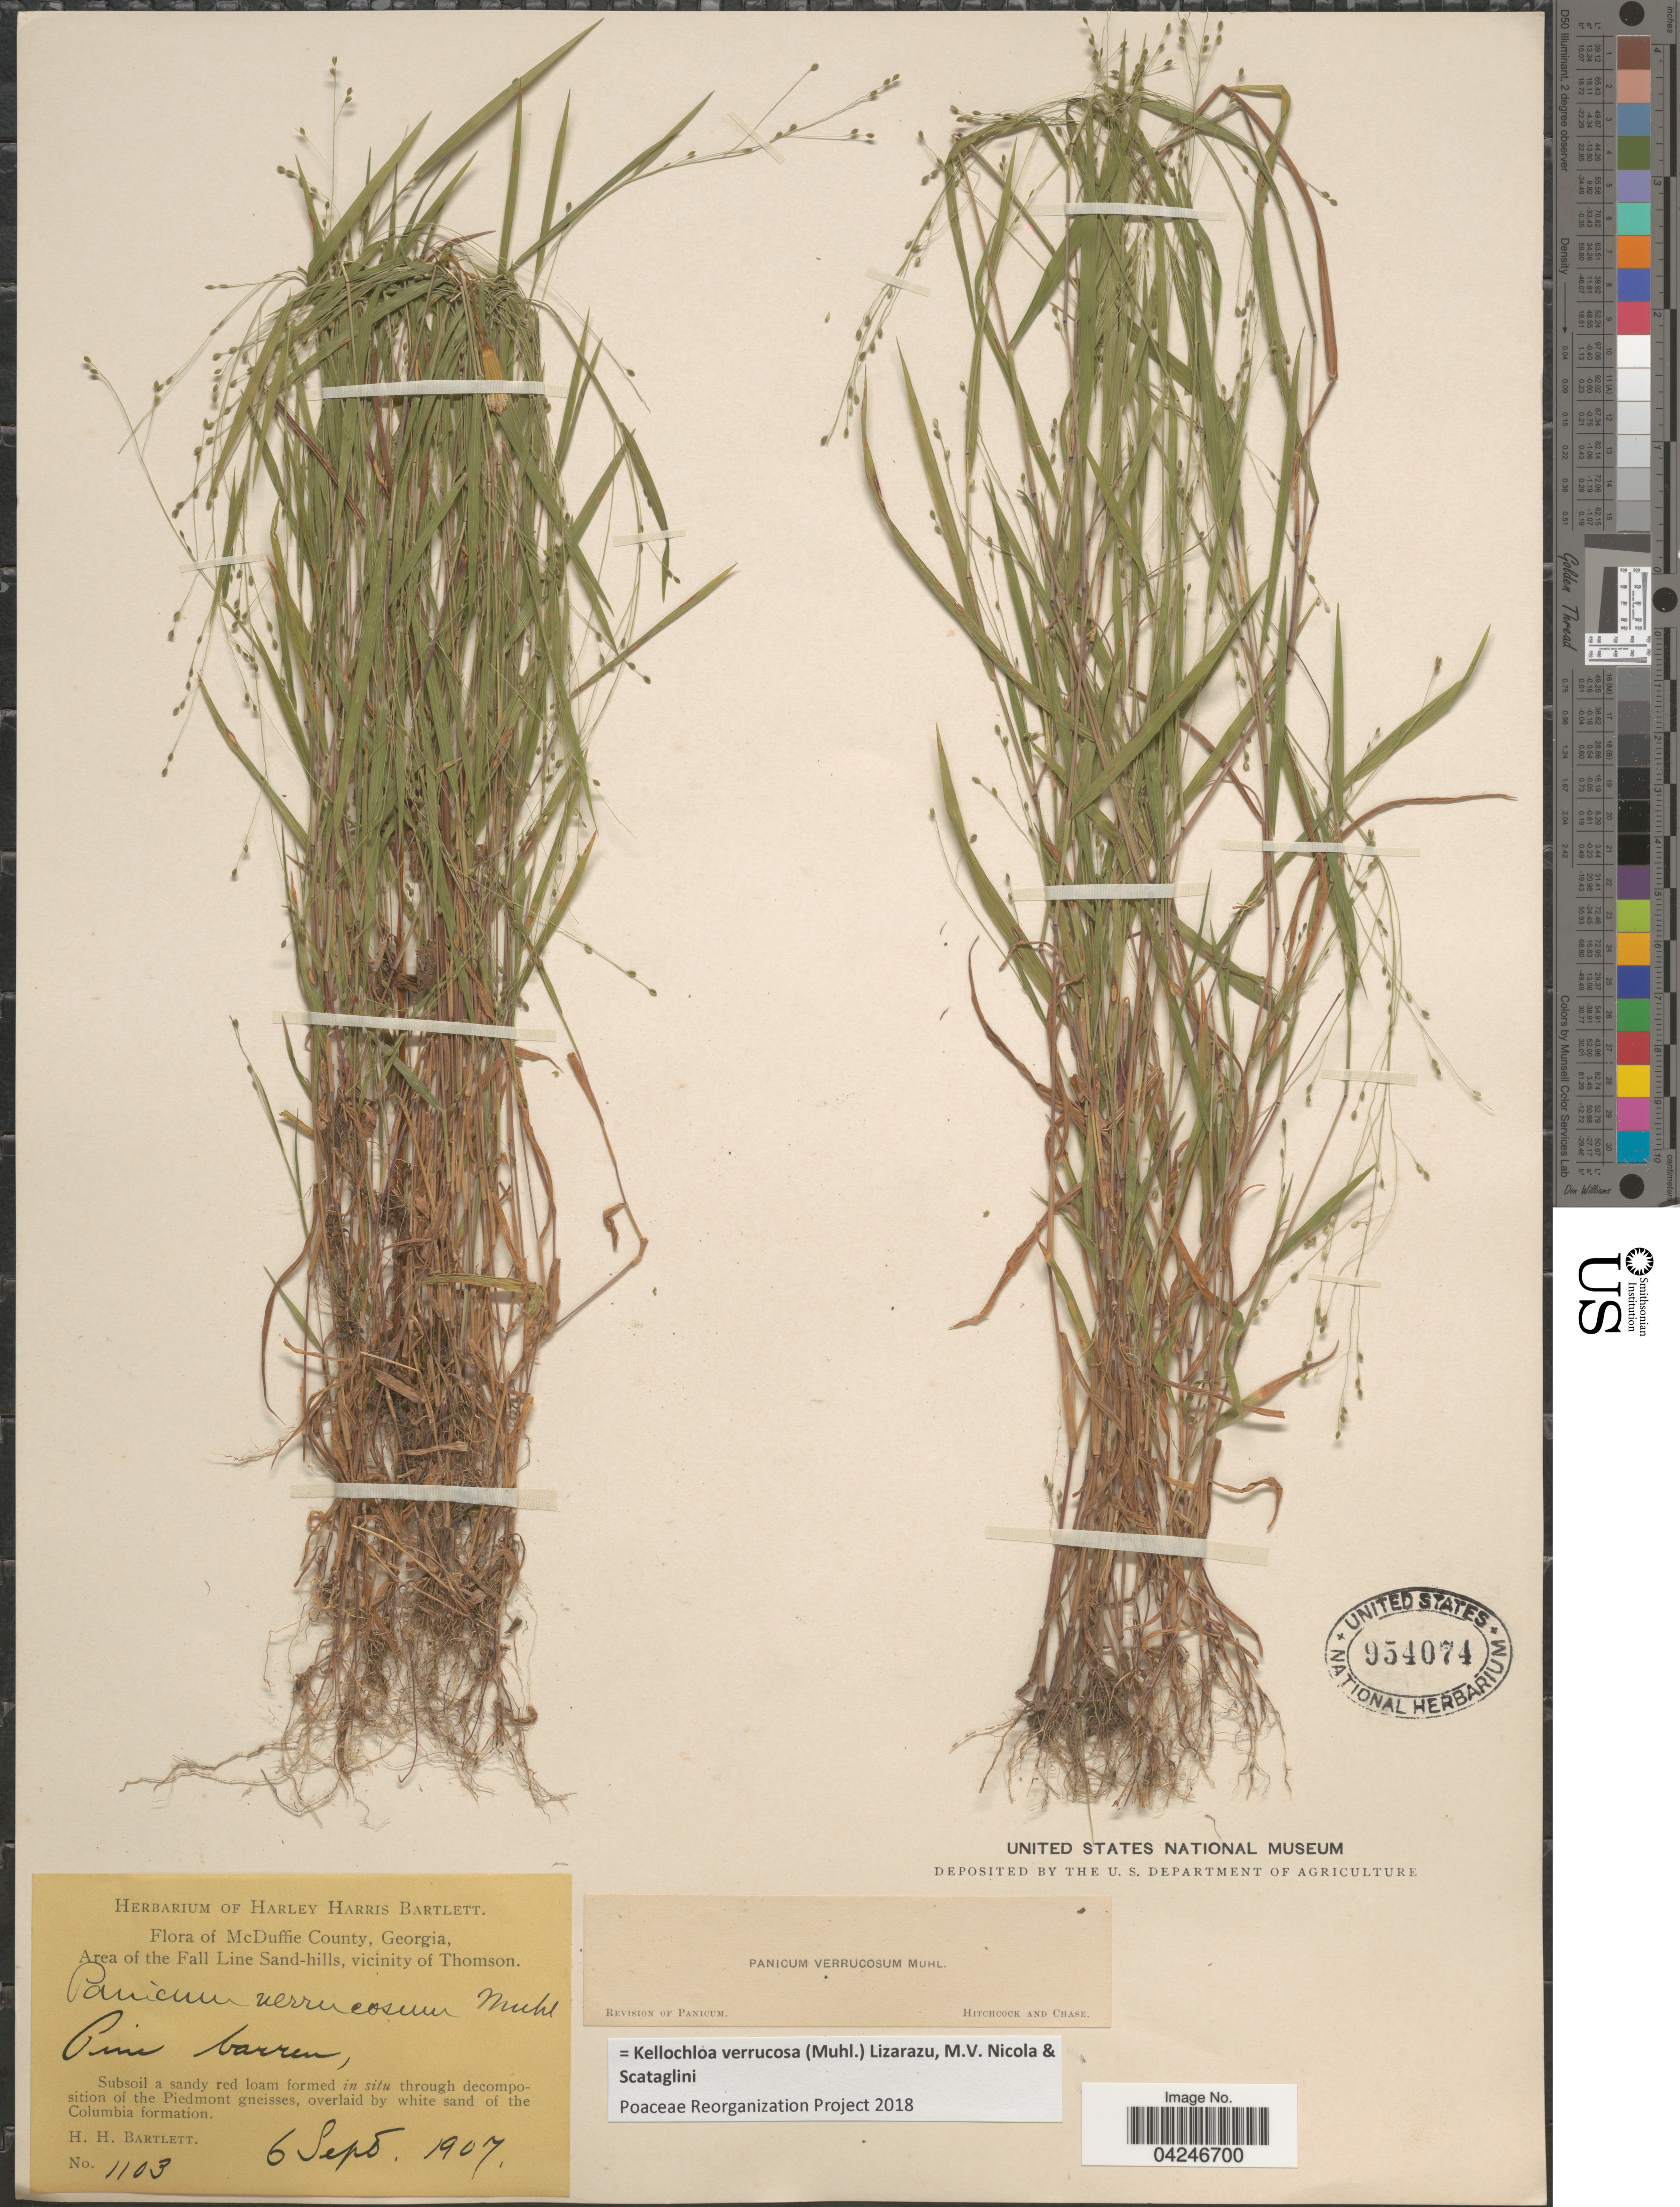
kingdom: Plantae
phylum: Tracheophyta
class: Liliopsida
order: Poales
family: Poaceae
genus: Kellochloa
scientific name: Kellochloa verrucosa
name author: (Muhl.) Lizarazu et al.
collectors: H. H. Bartlett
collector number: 1103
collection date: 1907-09-06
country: United States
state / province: Georgia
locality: McDuffie County, Area of the Fall Line Sand-hills, vicinity of Thomson. Overlaid by the white sand of the Columbia formation.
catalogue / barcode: US 954074